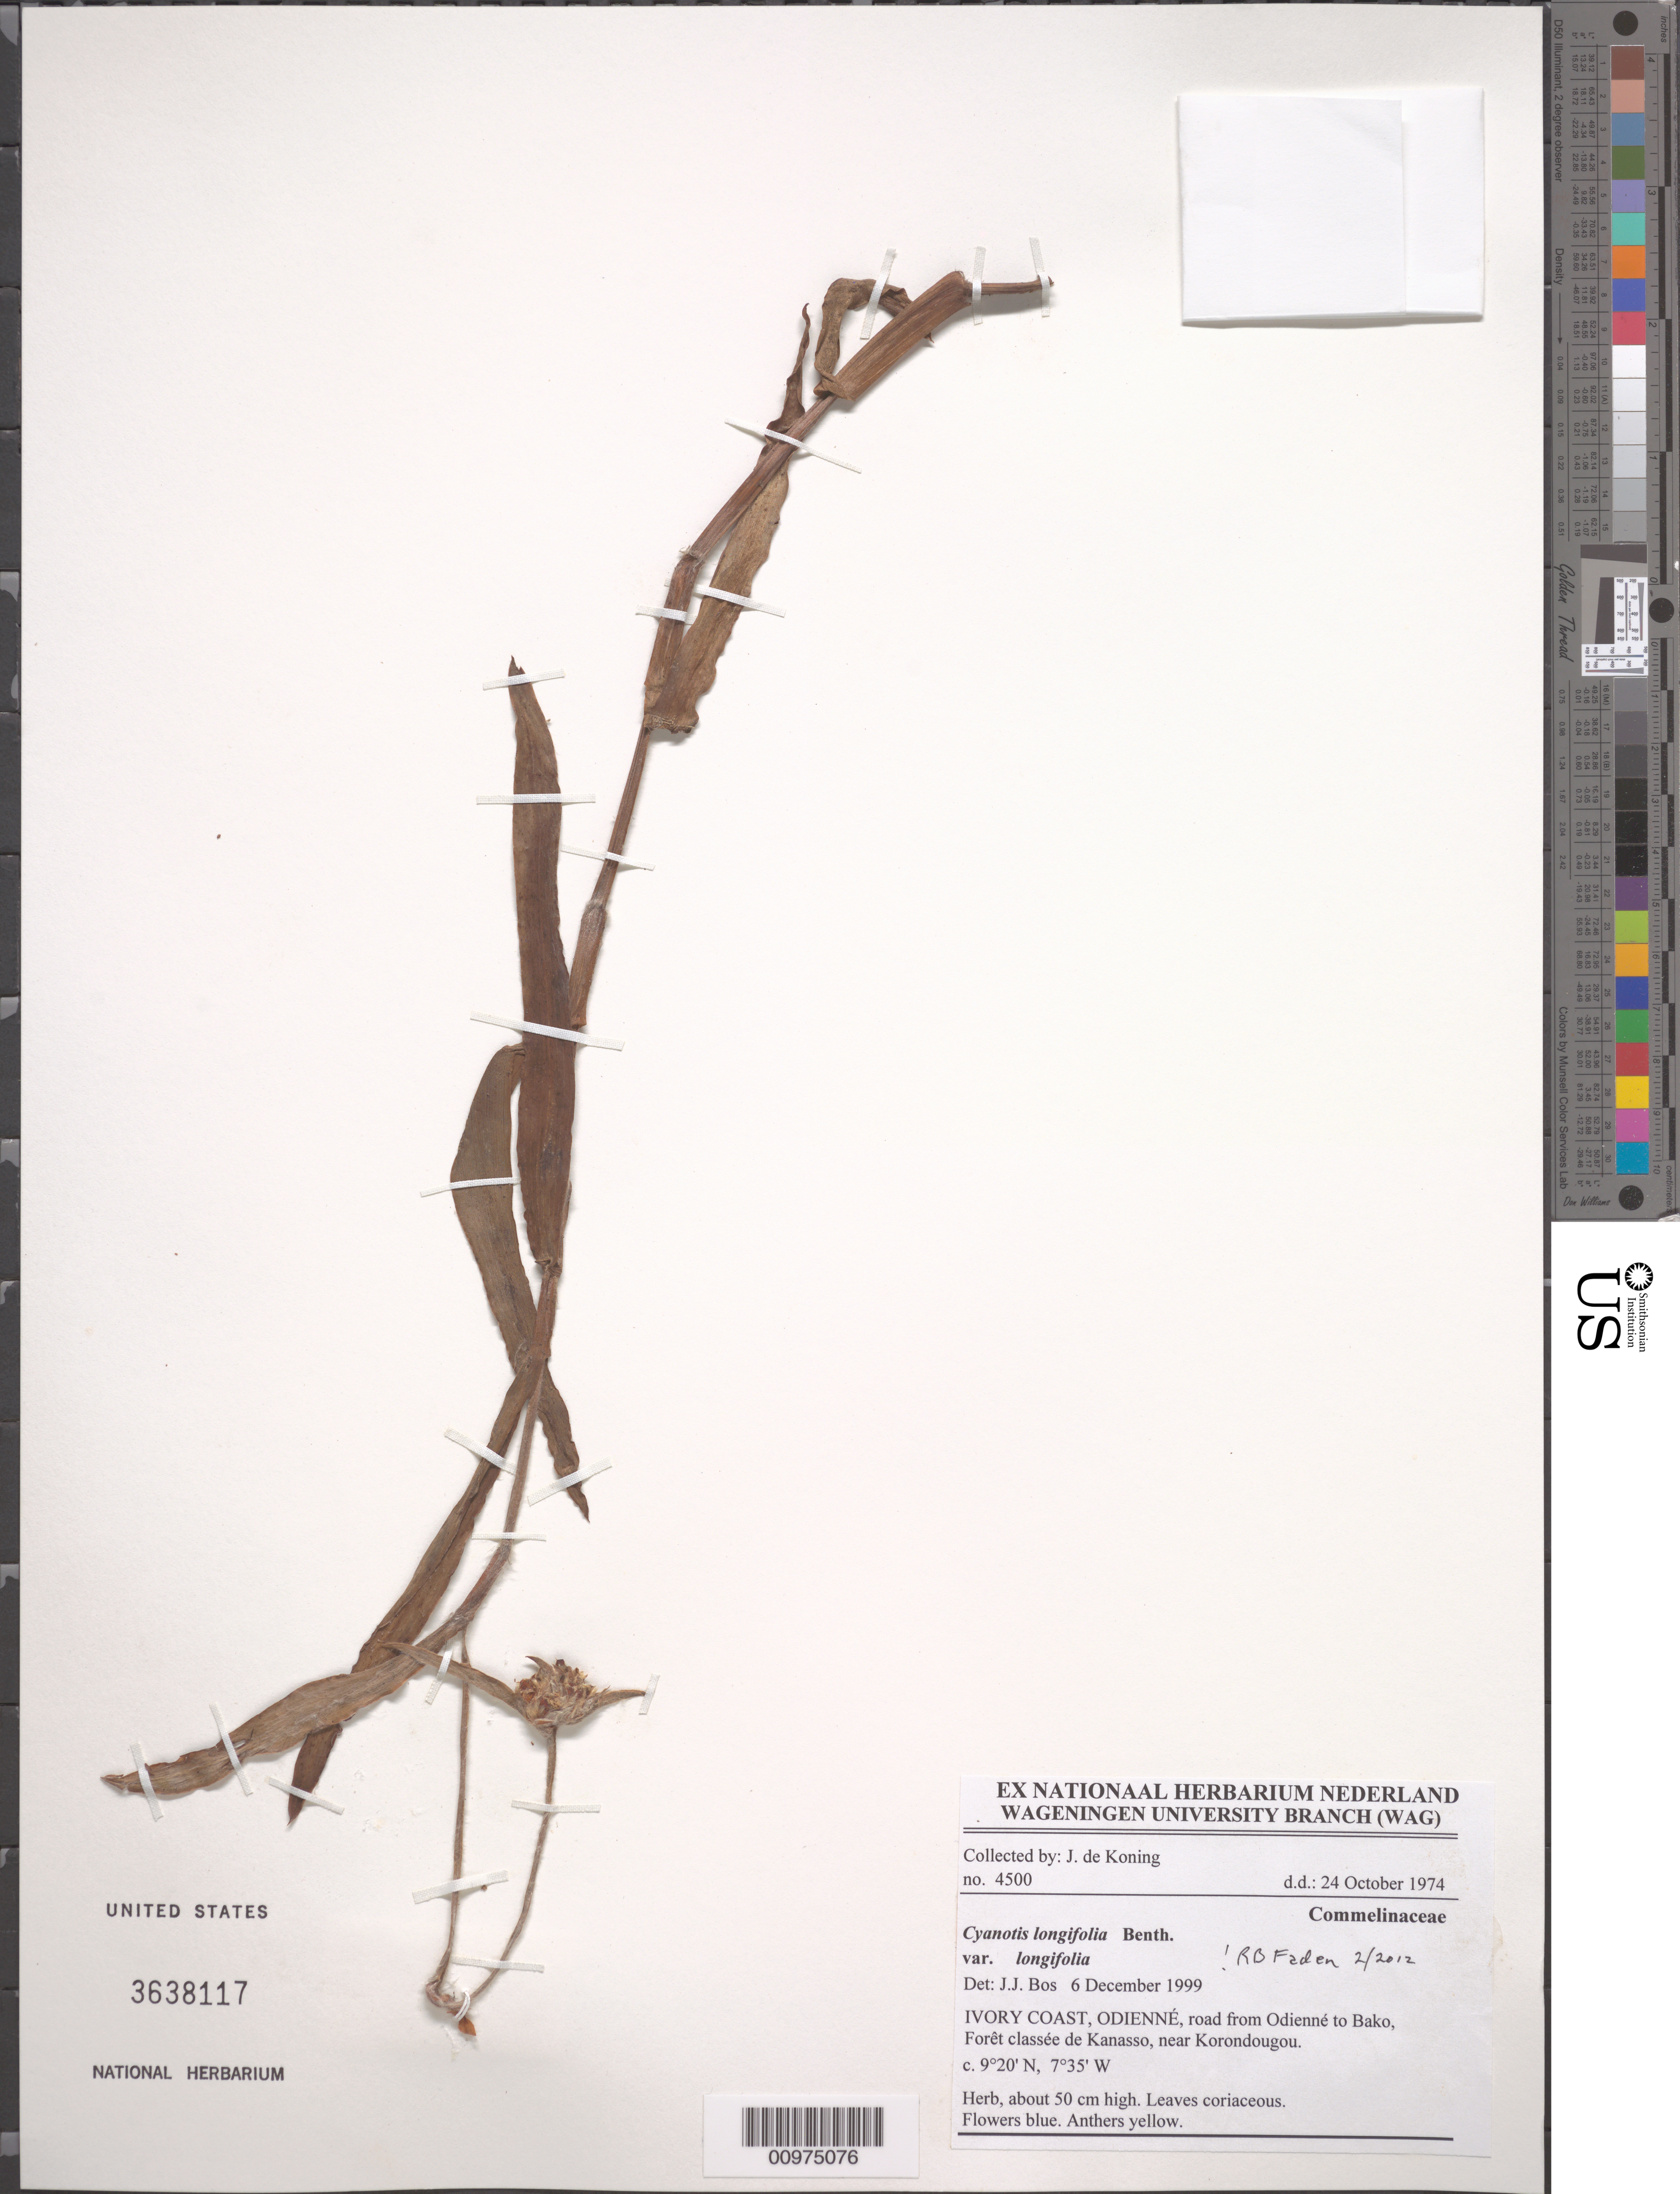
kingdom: Plantae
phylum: Tracheophyta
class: Liliopsida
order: Commelinales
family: Commelinaceae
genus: Cyanotis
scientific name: Cyanotis longifolia var. longifolia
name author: Benth.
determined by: Faden, Robert B., (US), Smithsonian Institution - National Museum of Natural History (UNITED STATES)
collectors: J. de Koning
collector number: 4500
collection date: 1974-10-24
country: Ivory Coast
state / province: Denguélé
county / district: Kabadougou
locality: road from Odienné to Bako, Forêt classée de Kanasso, near Korondougou.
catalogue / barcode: US 3638117